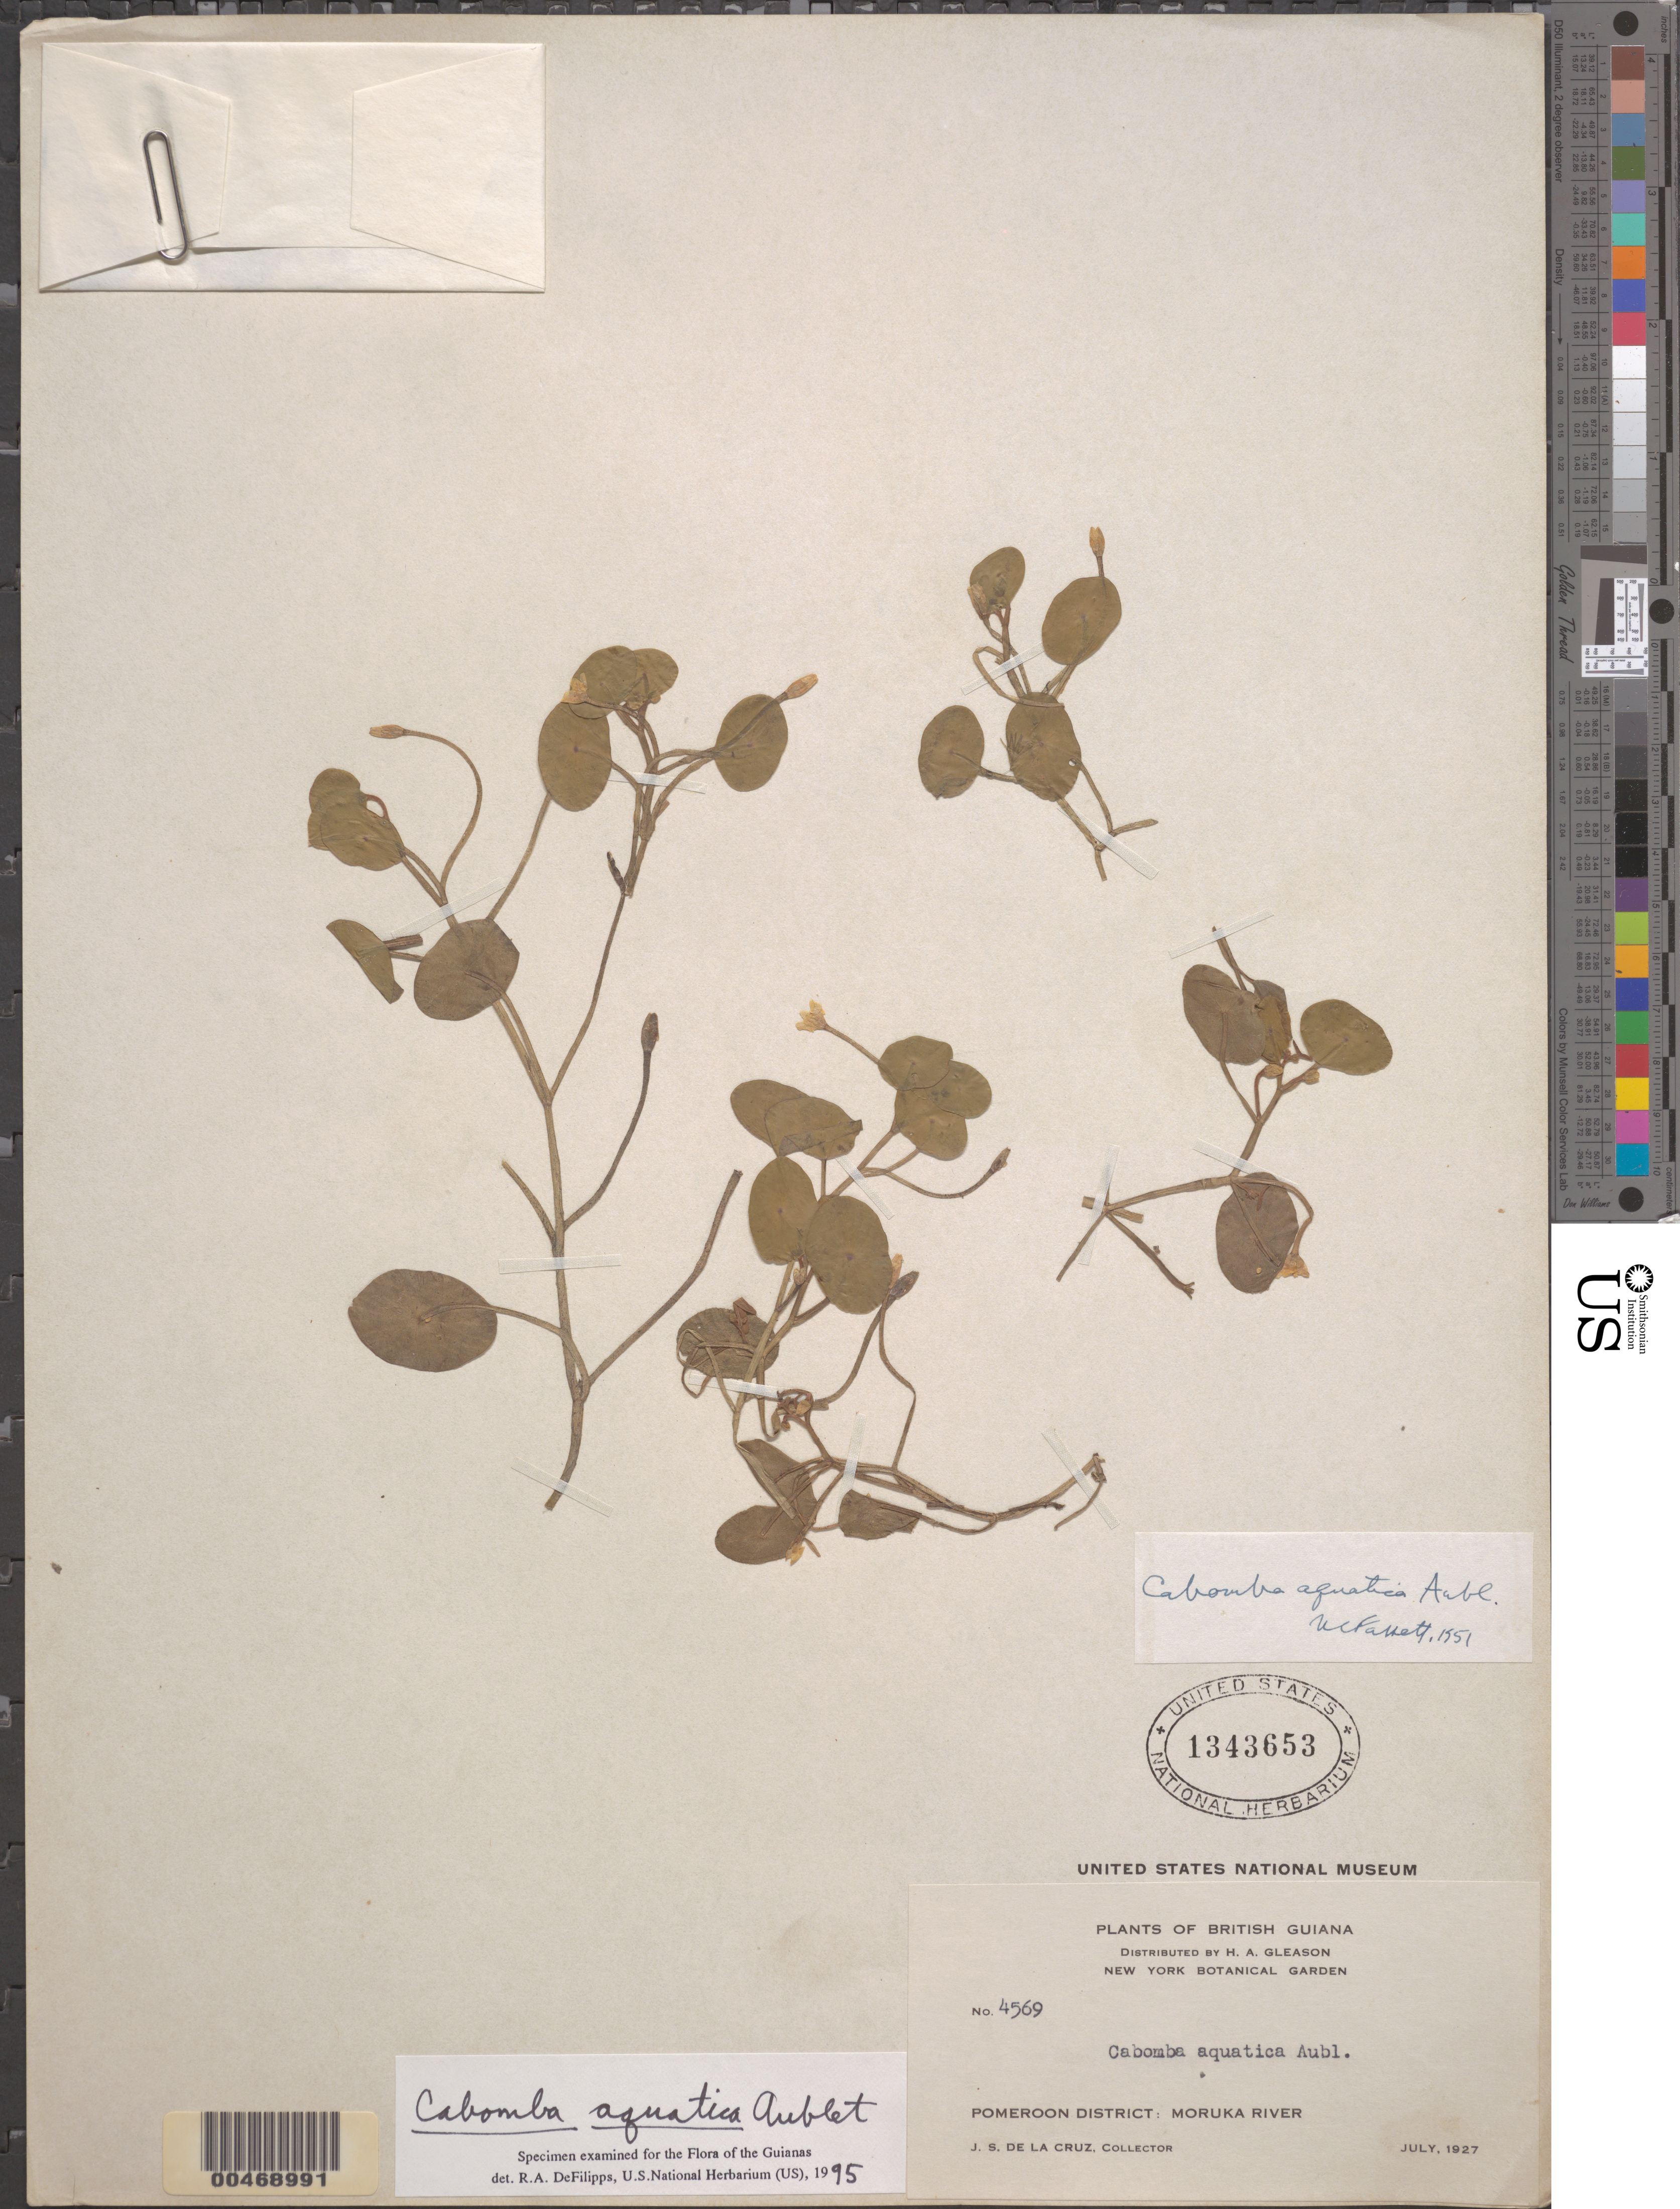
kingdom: Plantae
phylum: Tracheophyta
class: Magnoliopsida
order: Nymphaeales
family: Cabombaceae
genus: Cabomba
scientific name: Cabomba aquatica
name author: Aubl.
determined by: DeFilipps, R. A.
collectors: J. S. de la Cruz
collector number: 4569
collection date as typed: Jul-27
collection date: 1927-07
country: Guyana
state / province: Barima-Waini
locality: Moruka R., Pomeroon Dist.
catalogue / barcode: US 1343653